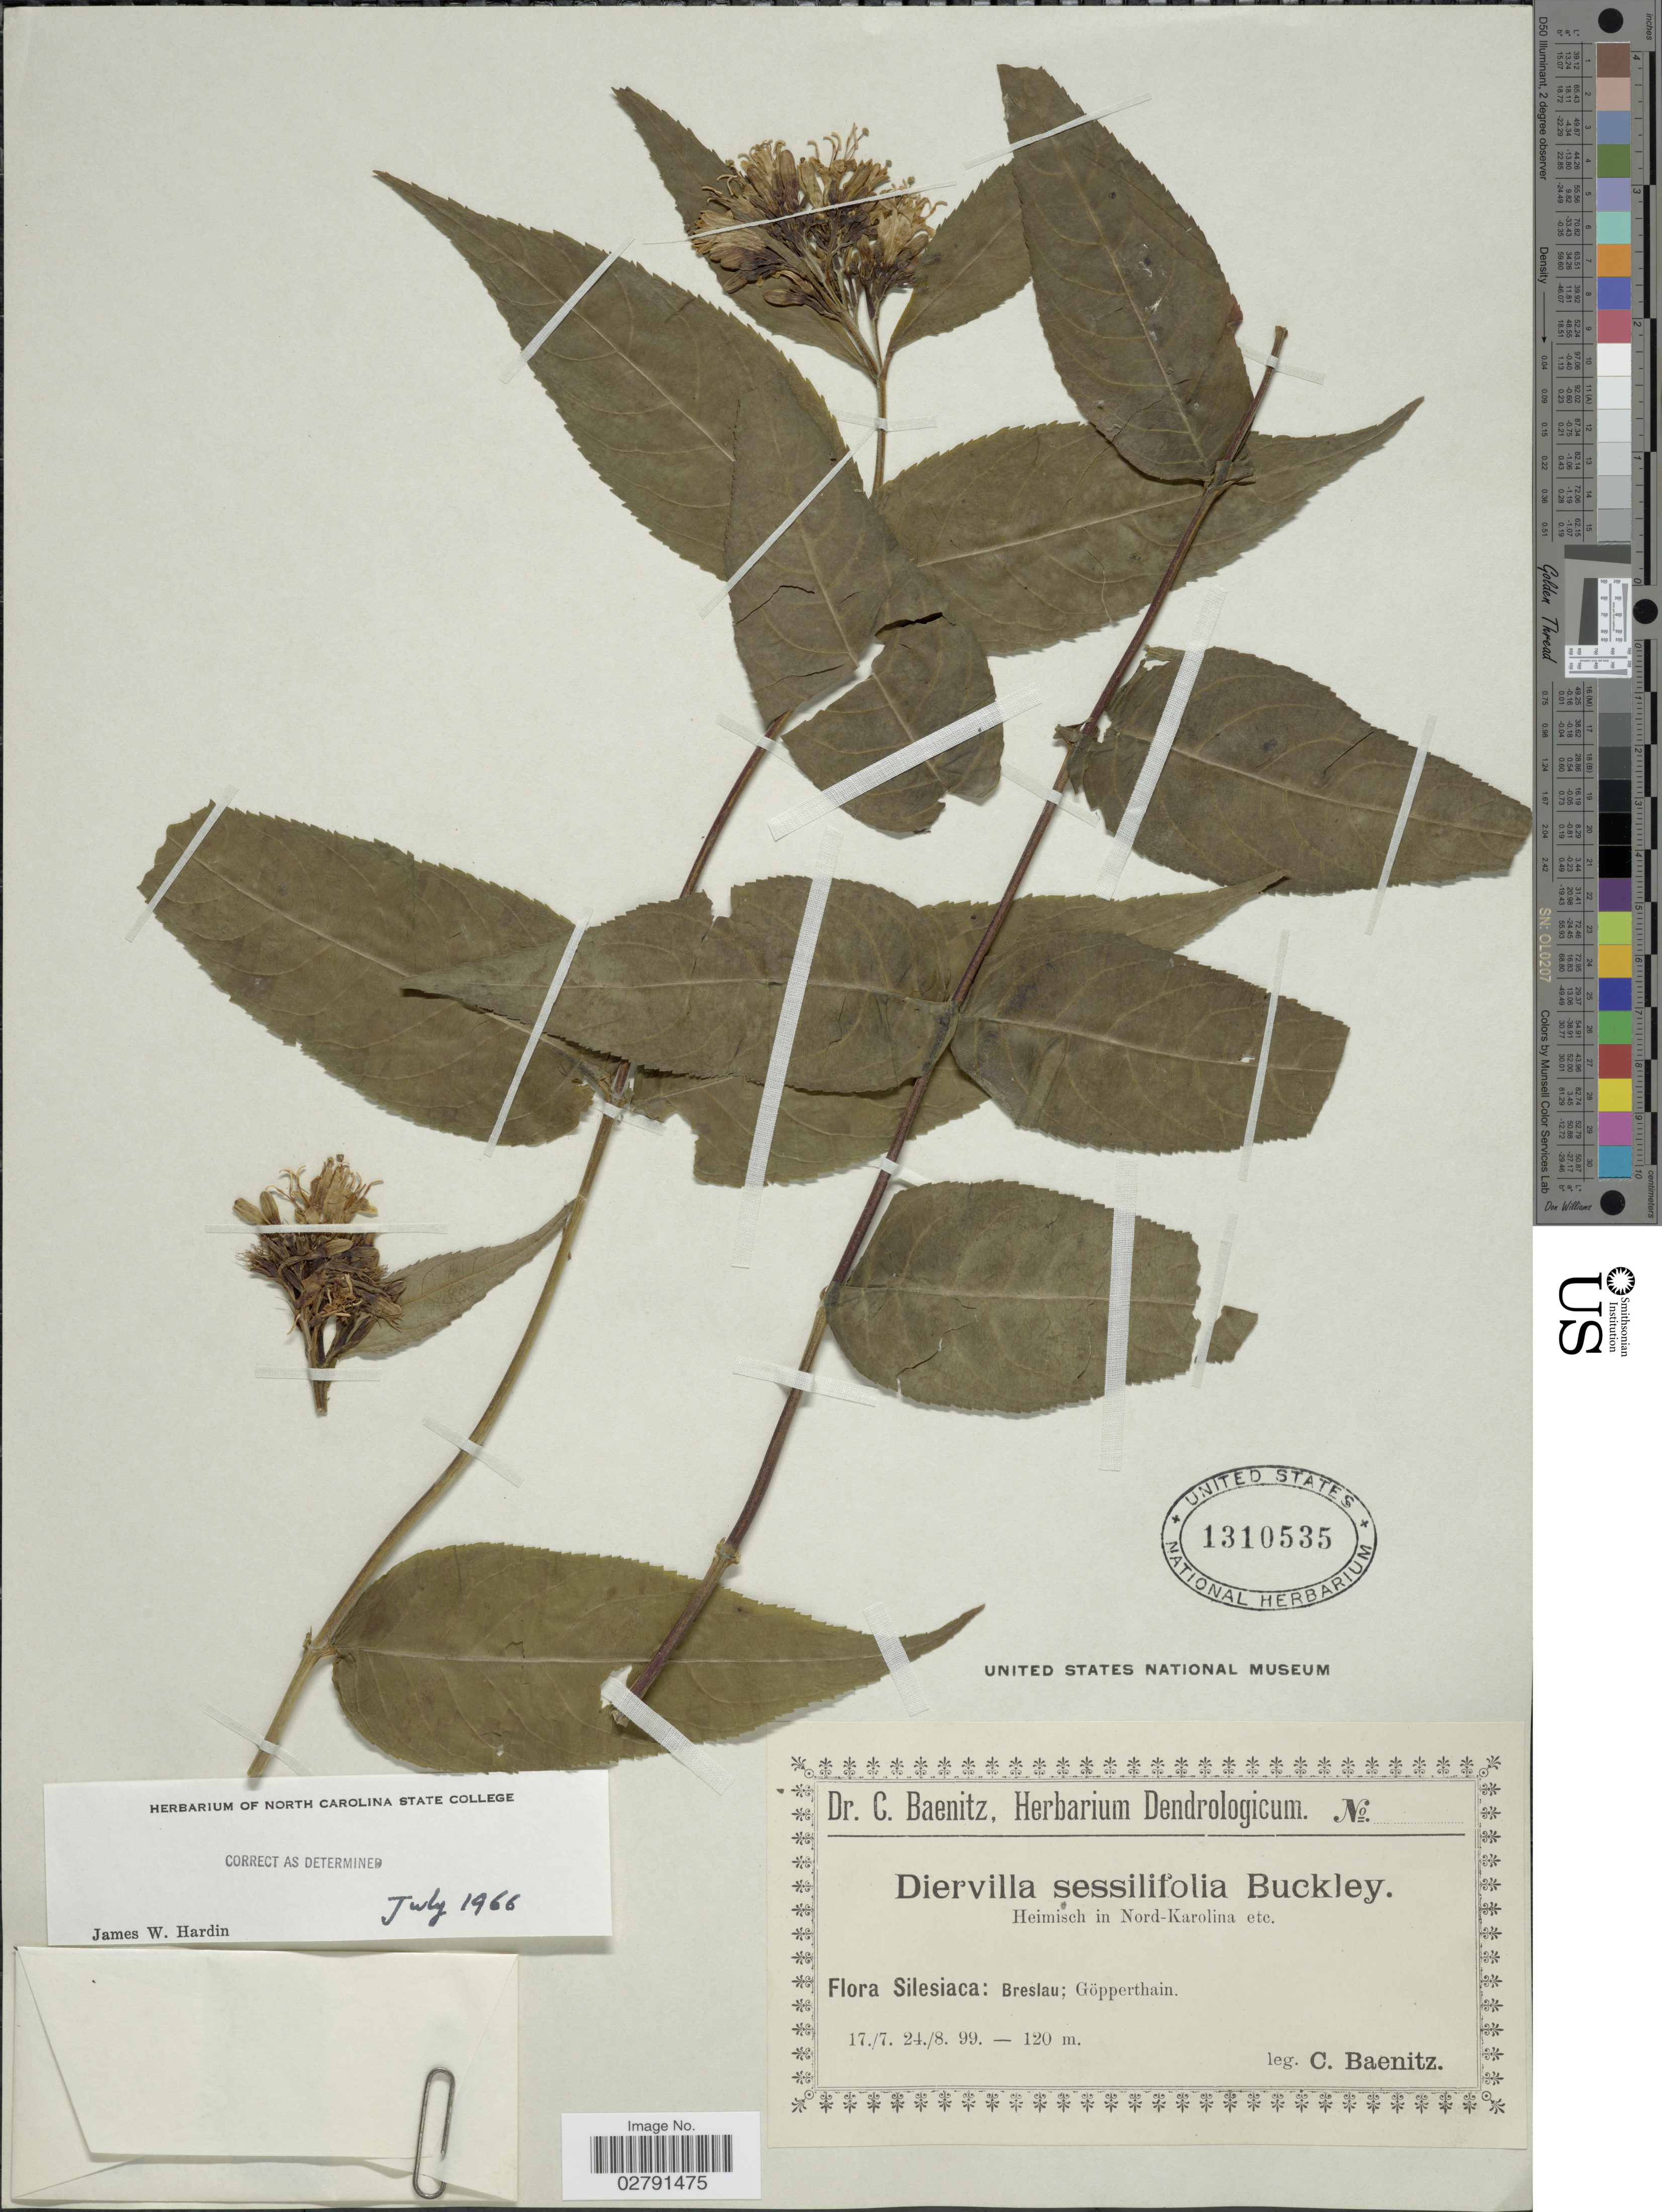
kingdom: Plantae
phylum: Tracheophyta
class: Magnoliopsida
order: Dipsacales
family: Caprifoliaceae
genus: Diervilla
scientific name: Diervilla sessilifolia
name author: Buckley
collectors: C. G. Baenitz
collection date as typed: Transcribed d/m/y: 17/7/99 to 24/8/99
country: Poland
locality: Silesiaca: Breslau: Göpperthain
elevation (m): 120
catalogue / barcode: US 1310535